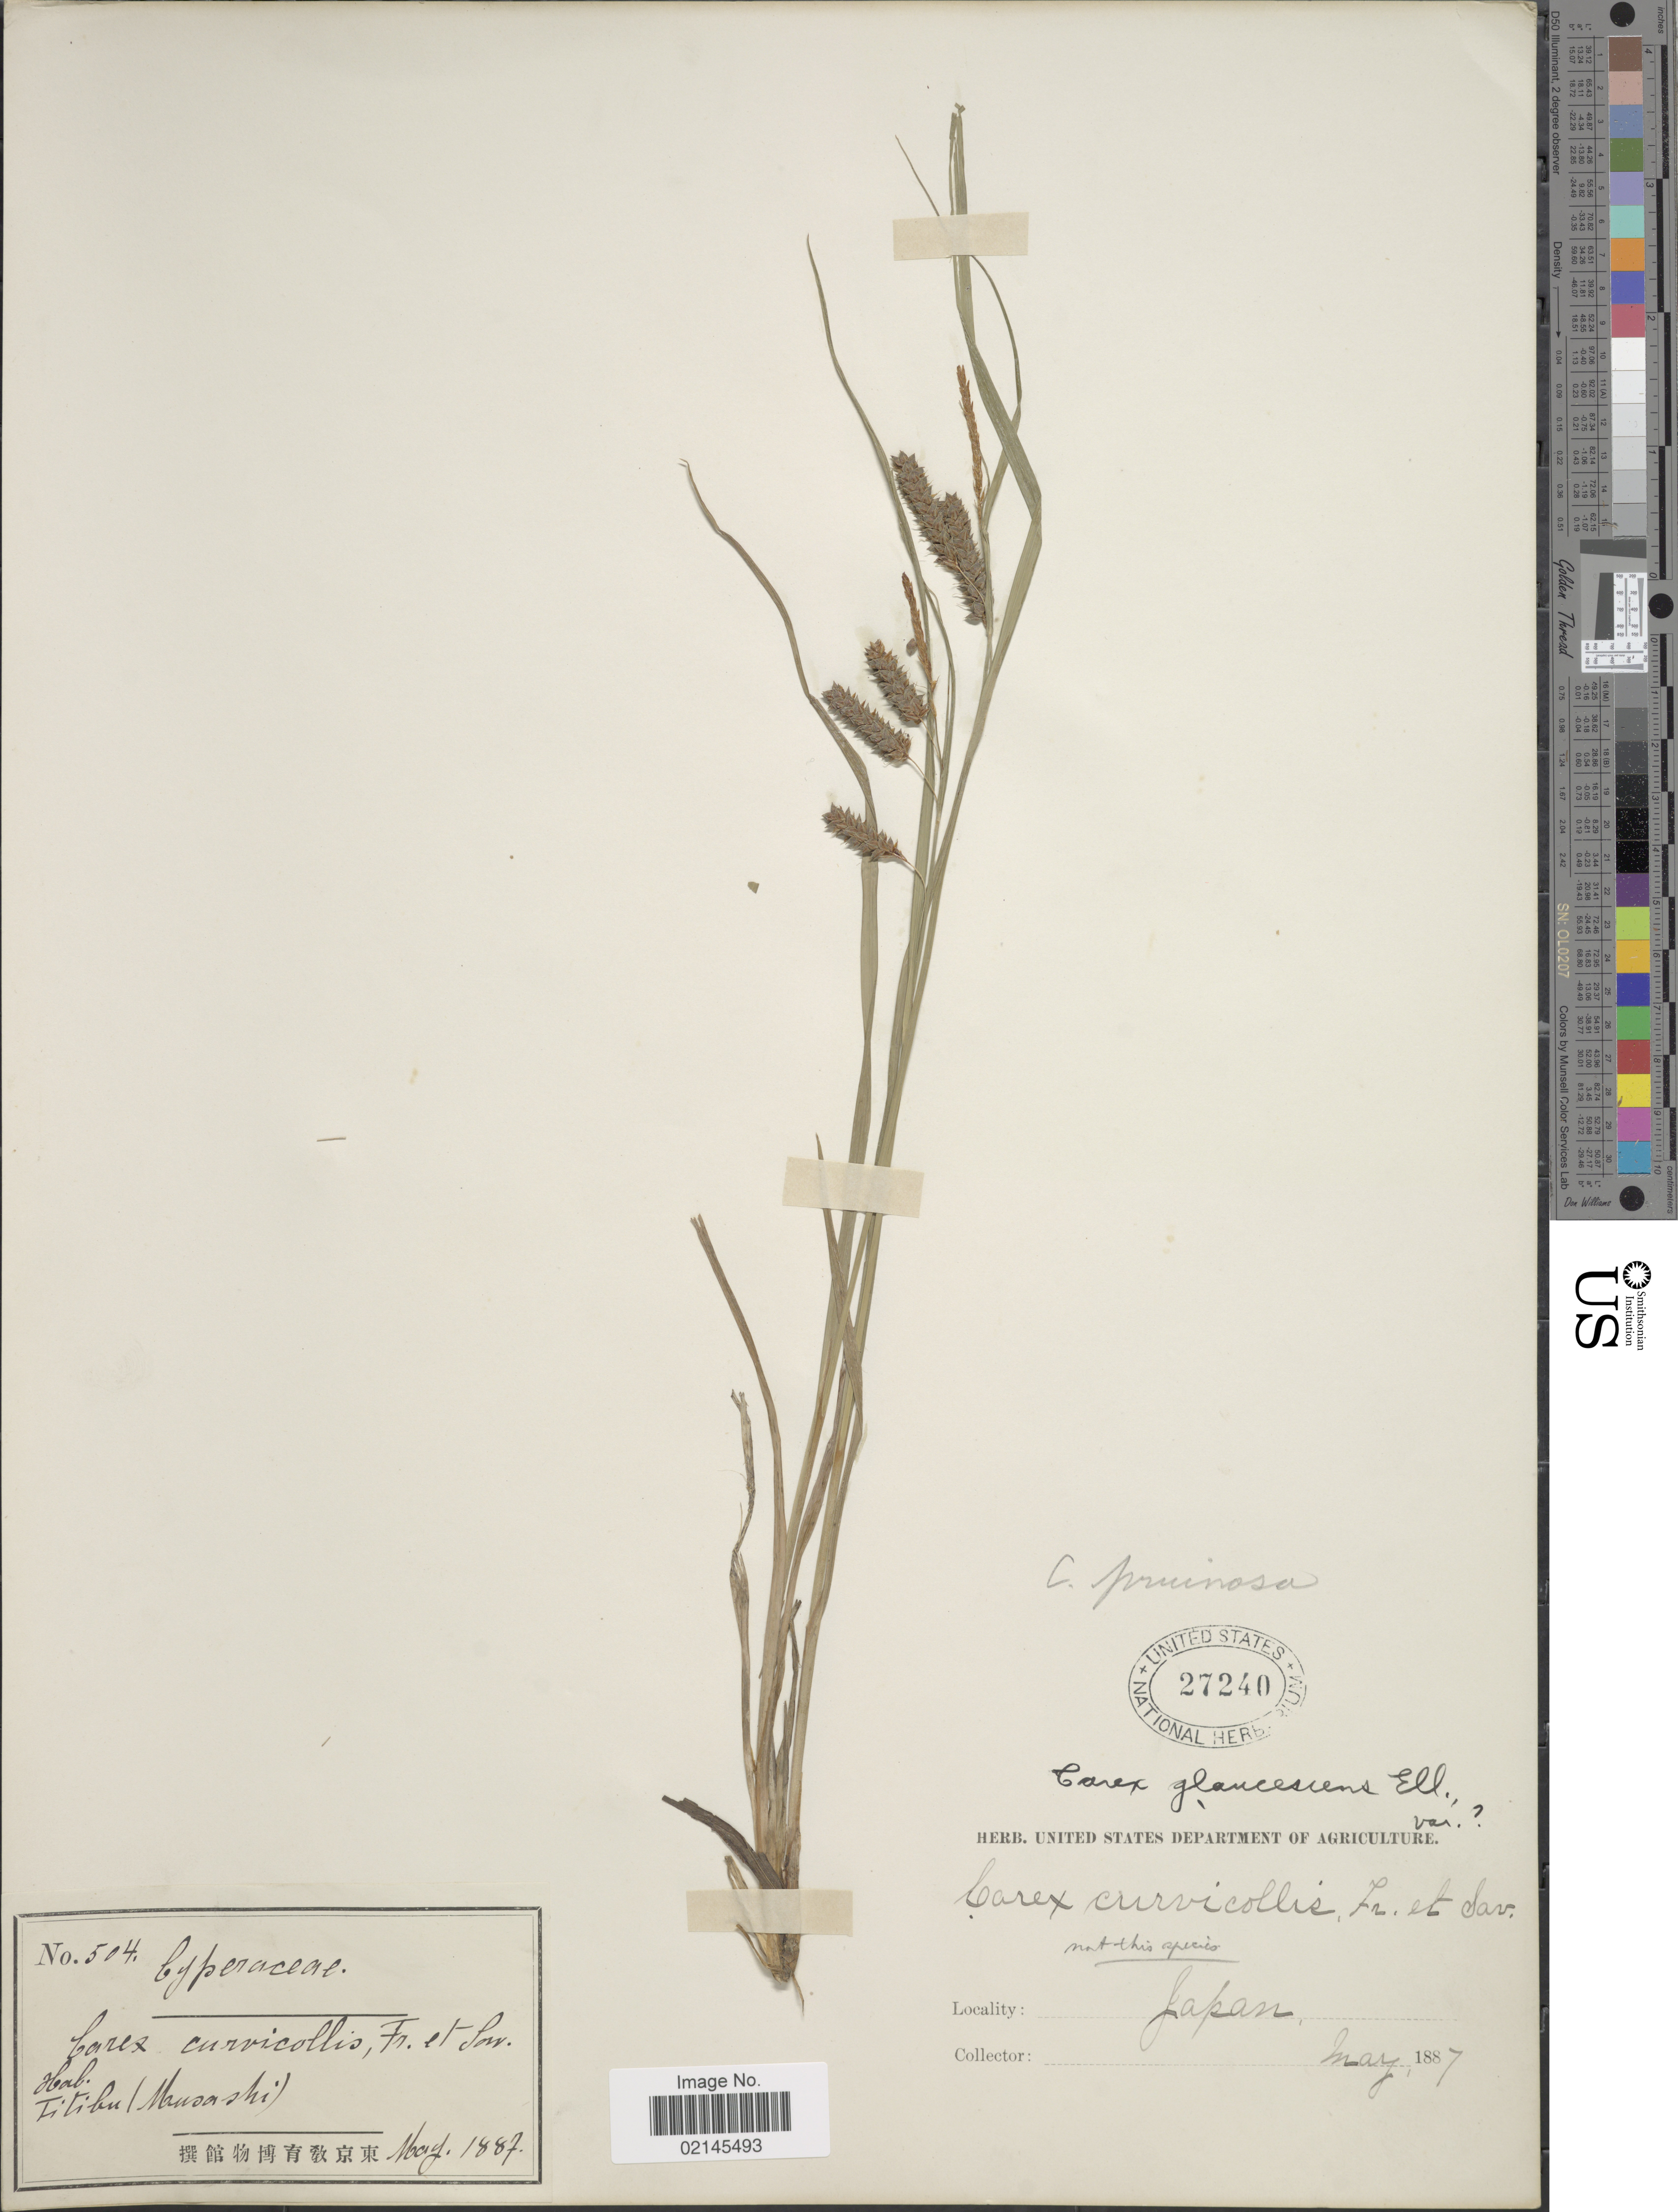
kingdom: Plantae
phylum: Tracheophyta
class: Liliopsida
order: Poales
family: Cyperaceae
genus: Carex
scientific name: Carex pruinosa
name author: Boott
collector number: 504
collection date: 1887-05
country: Japan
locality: Titibu, Musashi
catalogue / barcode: US 27240